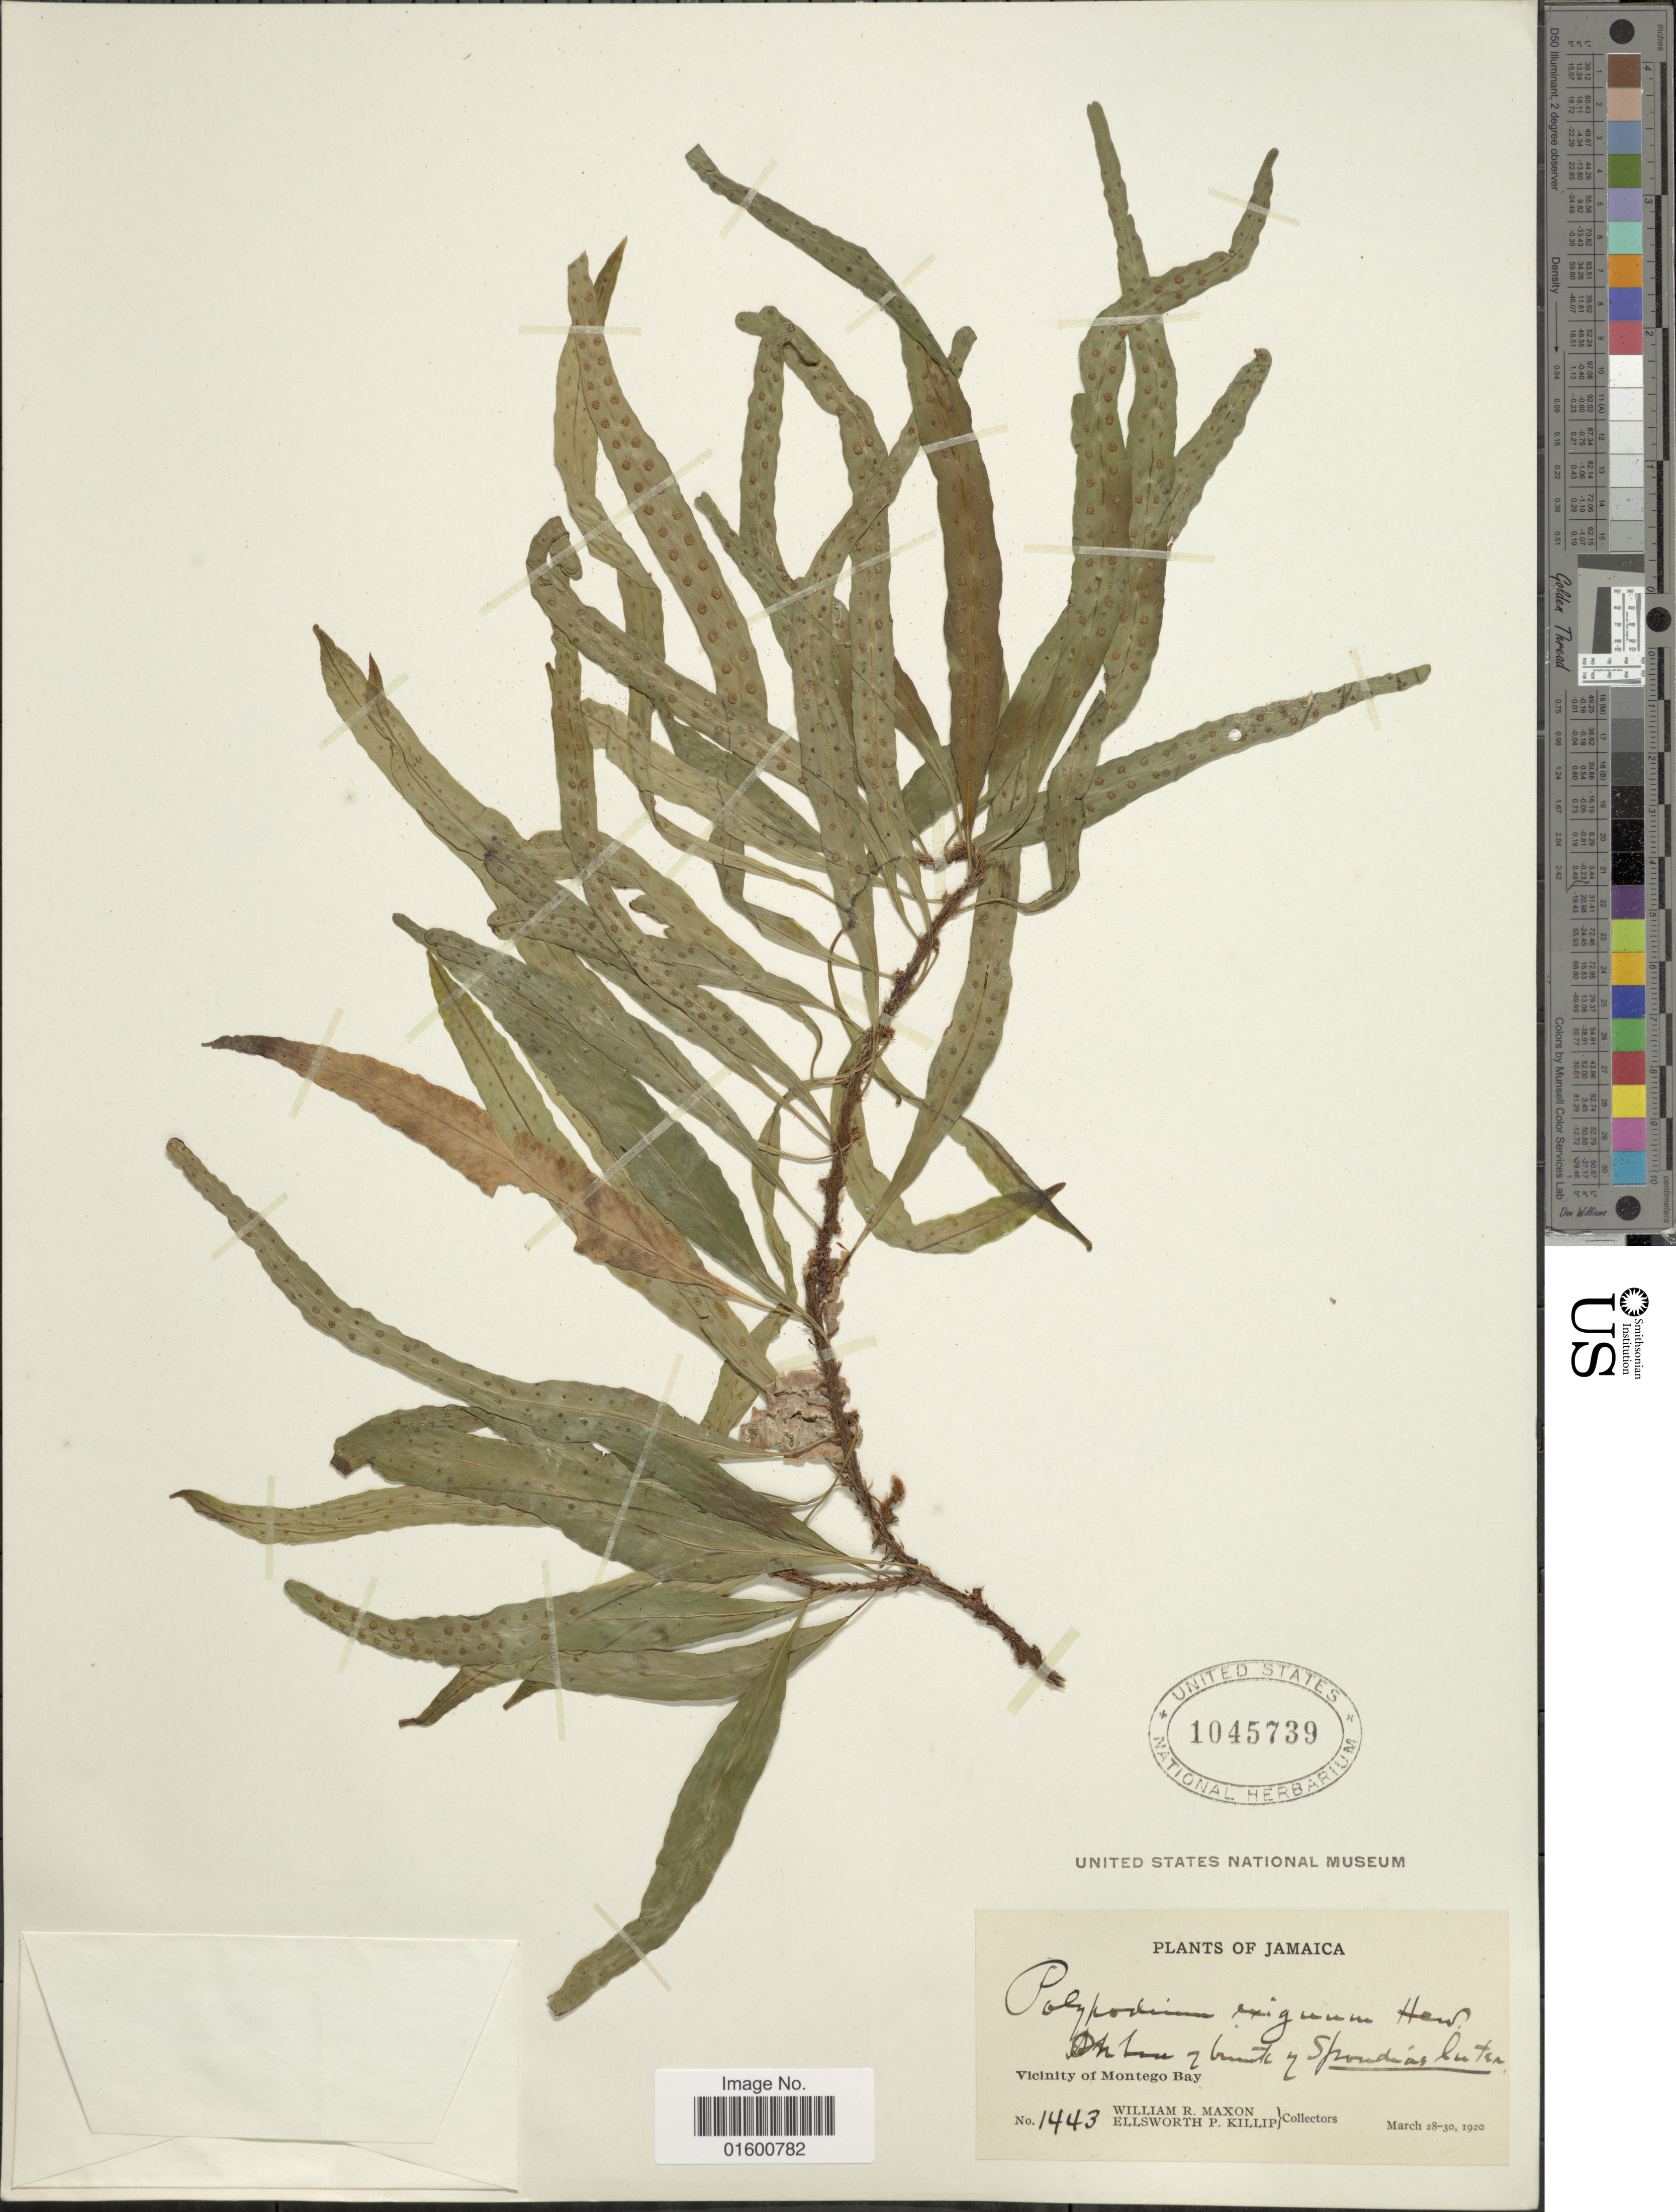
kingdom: Plantae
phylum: Tracheophyta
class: Polypodiopsida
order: Polypodiales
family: Polypodiaceae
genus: Microgramma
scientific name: Microgramma heterophylla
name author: (L.) Wherry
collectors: W. R. Maxon & E. P. Killip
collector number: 1443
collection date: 1920-03-28/1920-03-30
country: Jamaica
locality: Vicinity of Montego Bay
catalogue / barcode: US 1045739